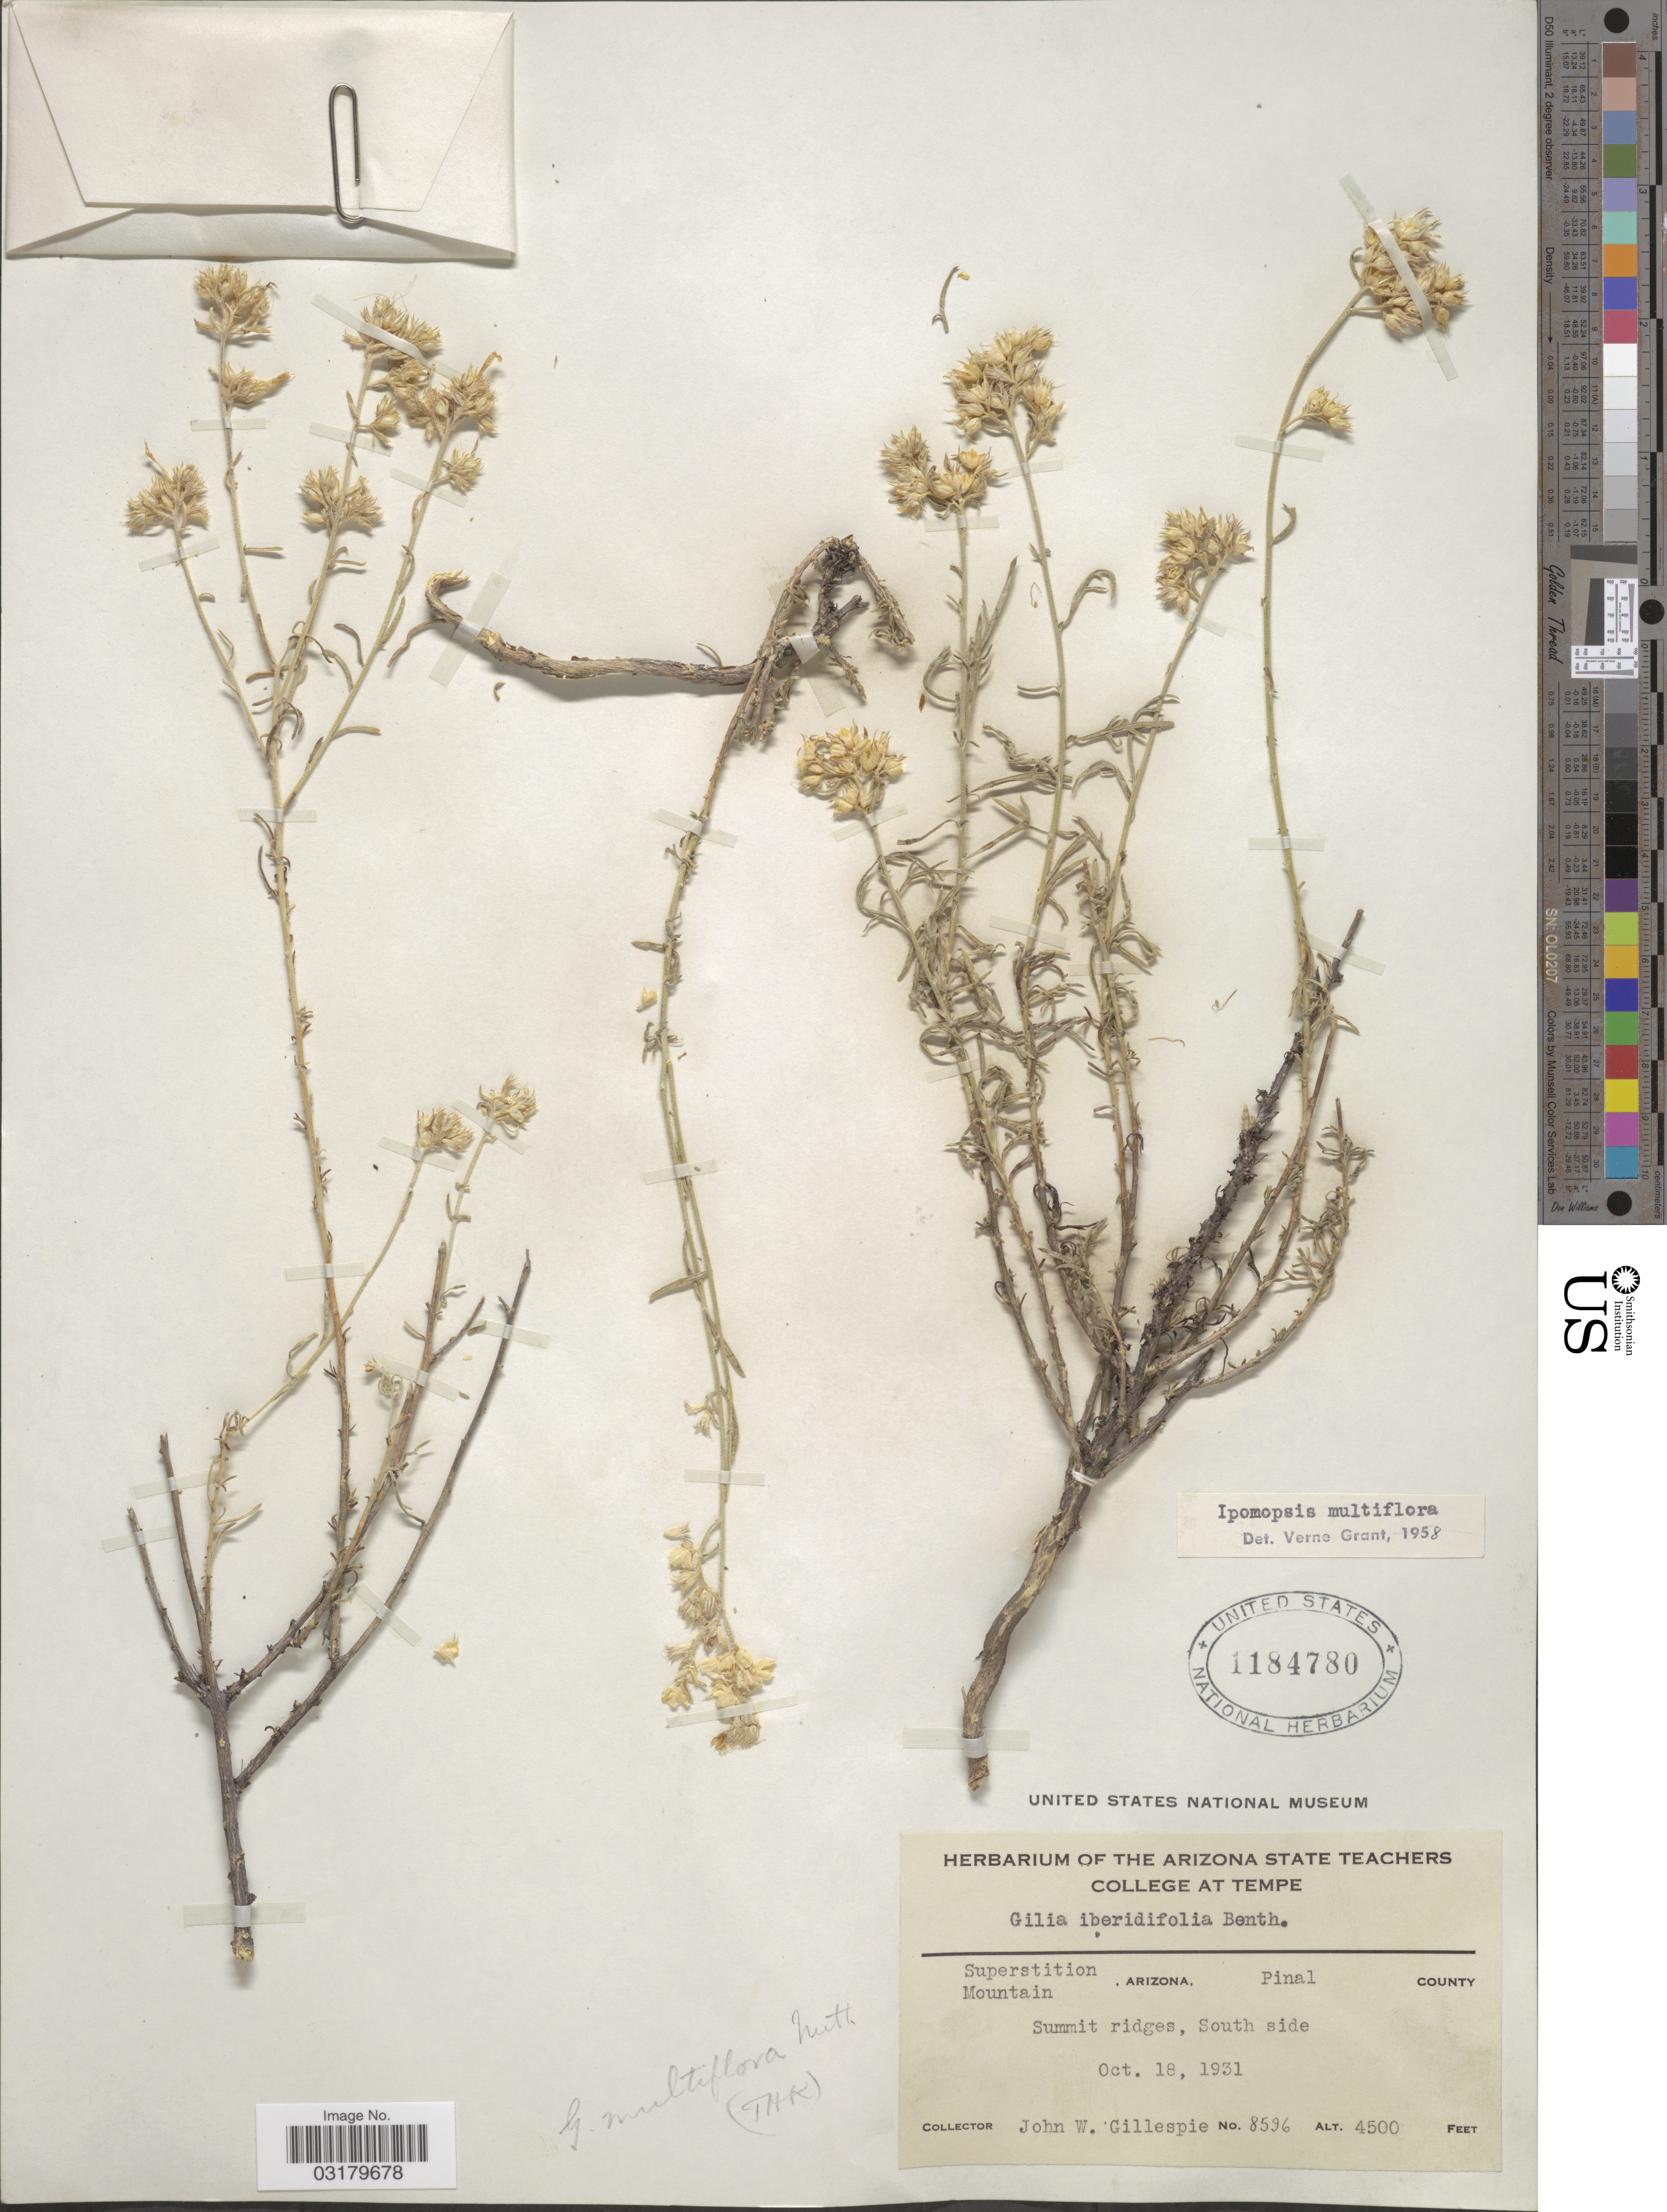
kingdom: Plantae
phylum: Tracheophyta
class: Magnoliopsida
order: Ericales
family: Polemoniaceae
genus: Ipomopsis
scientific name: Ipomopsis multiflora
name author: (Nutt.) V.E. Grant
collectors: J. W. Gillespie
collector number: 8596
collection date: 1931-10-18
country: United States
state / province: Arizona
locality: Superstition Mountain, Pinal County. Summit ridges, South side.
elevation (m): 1372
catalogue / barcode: US 1184780